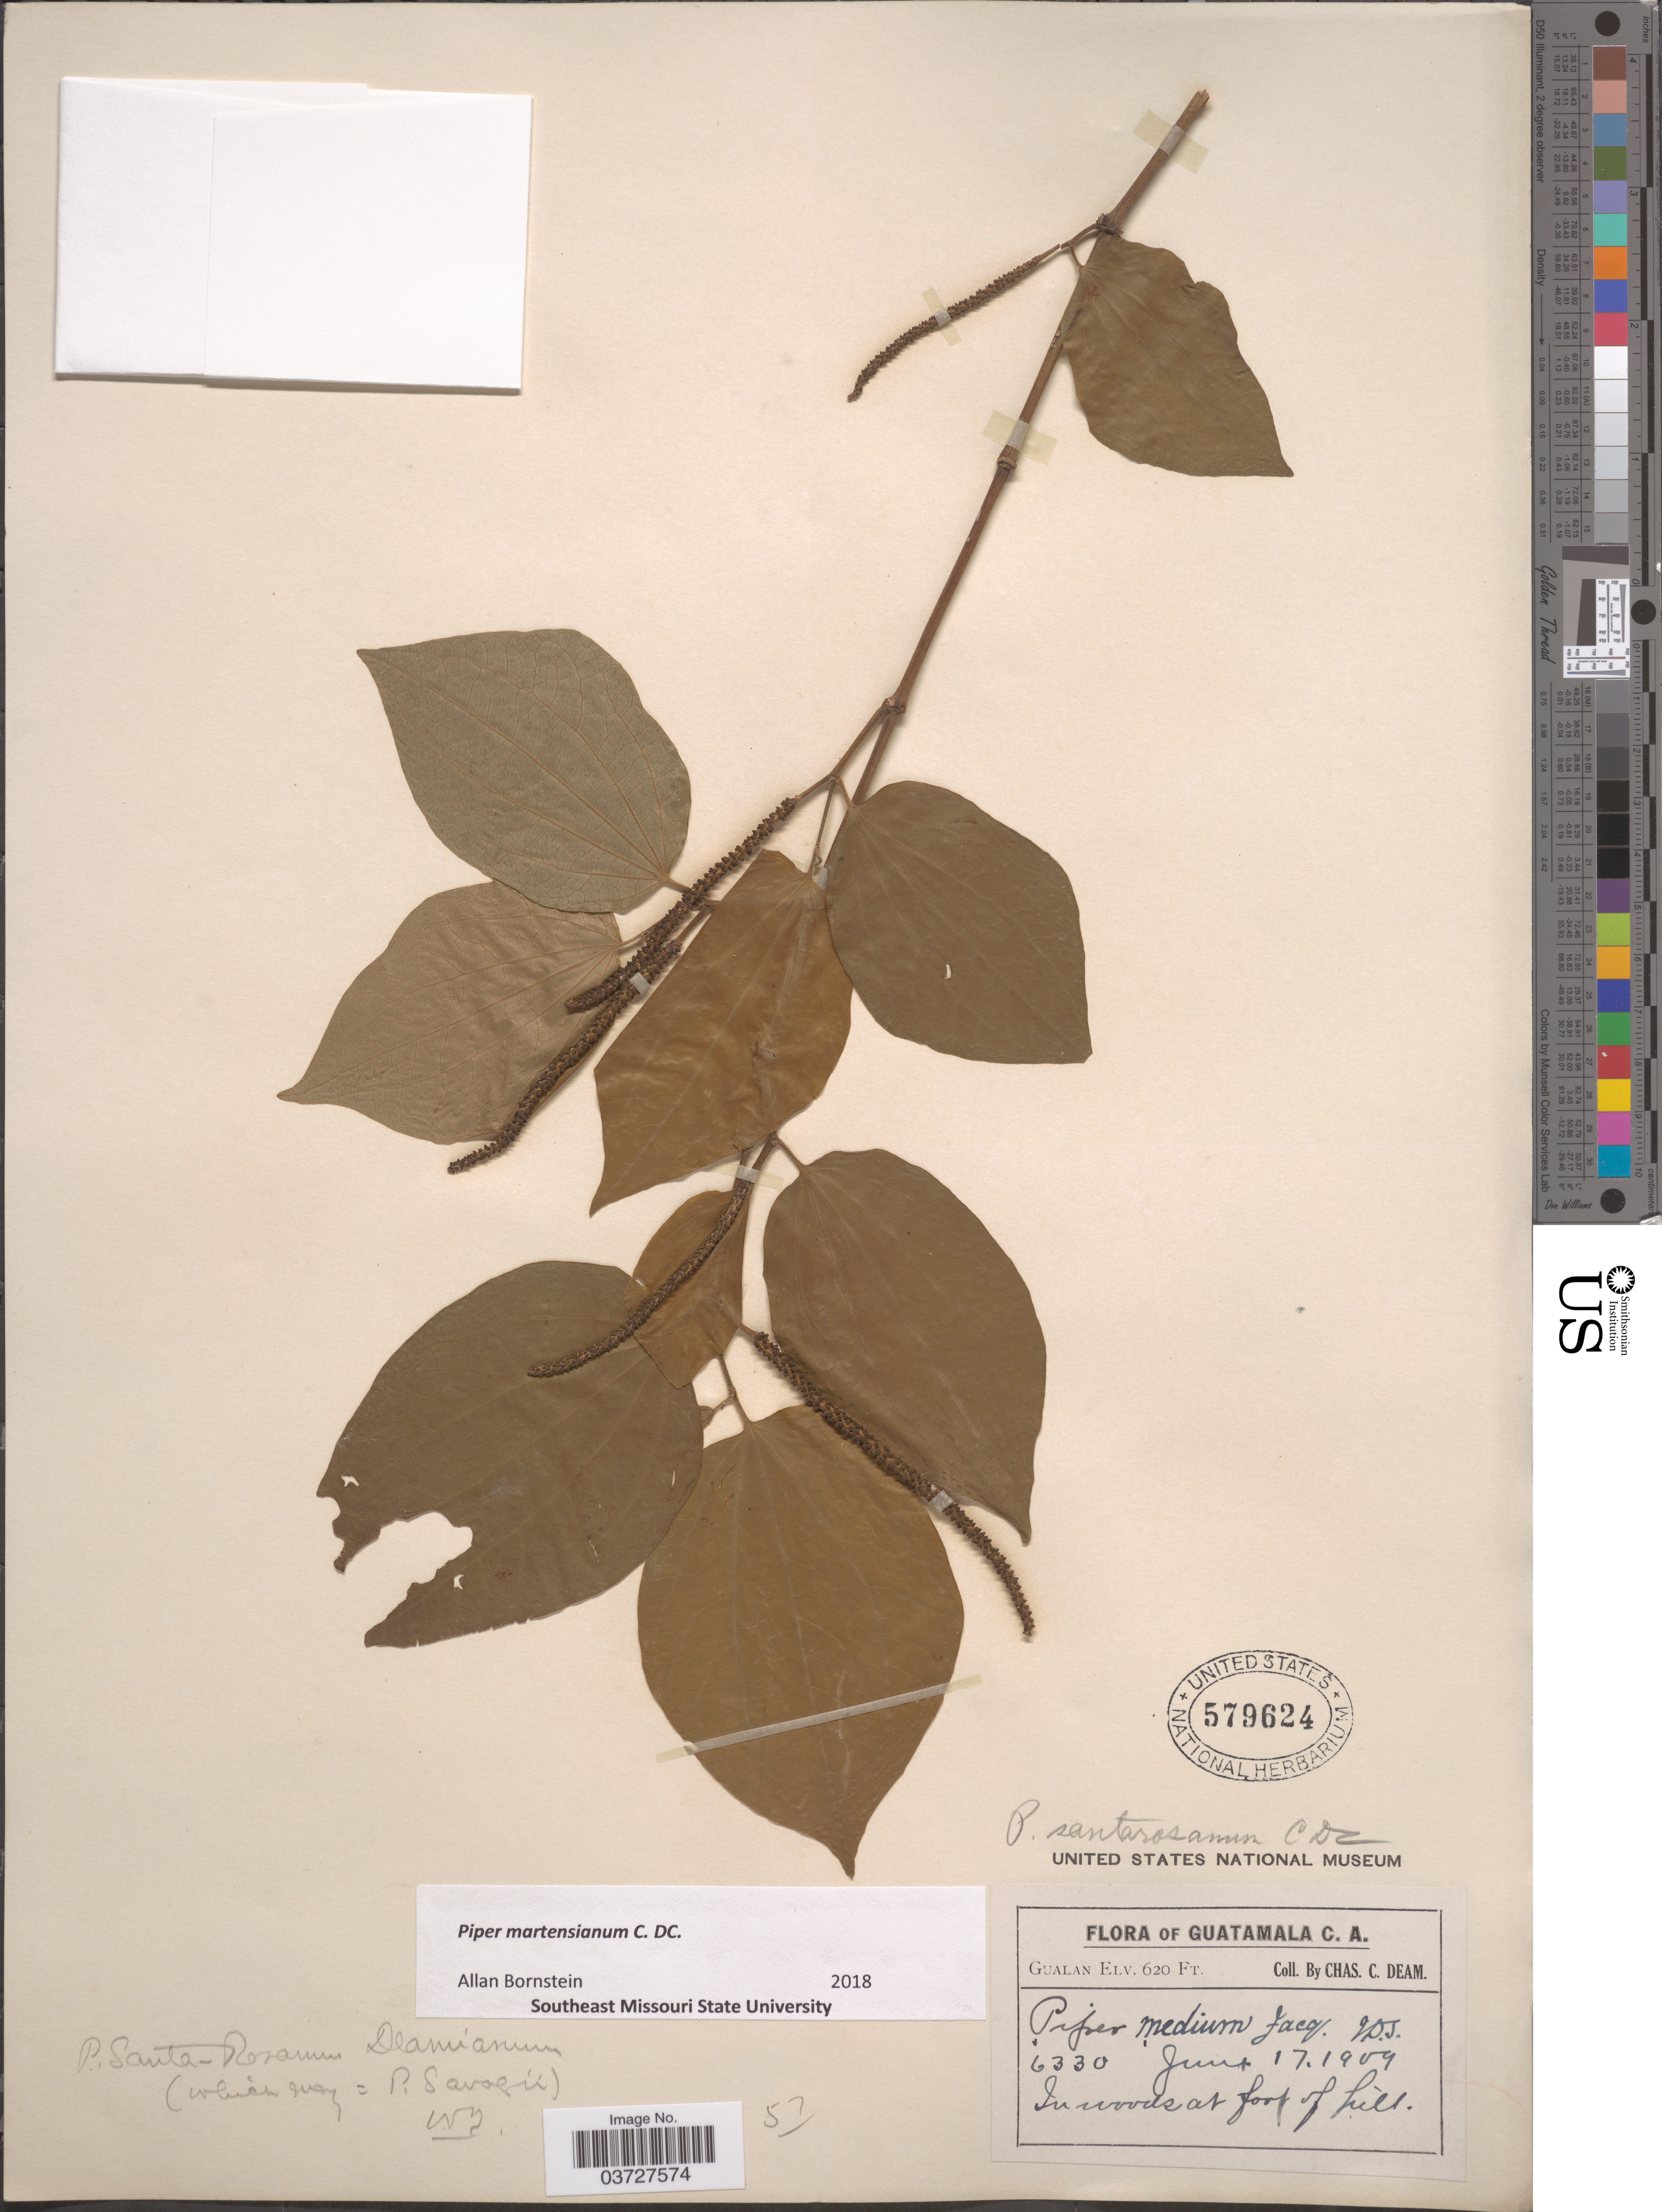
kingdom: Plantae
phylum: Tracheophyta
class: Magnoliopsida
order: Piperales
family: Piperaceae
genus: Piper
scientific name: Piper martensianum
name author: C. DC.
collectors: C. C. Deam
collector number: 6330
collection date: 1909-06-17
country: Guatemala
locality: Gualan. In woods at foot of hills.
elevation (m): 189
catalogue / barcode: US 579624